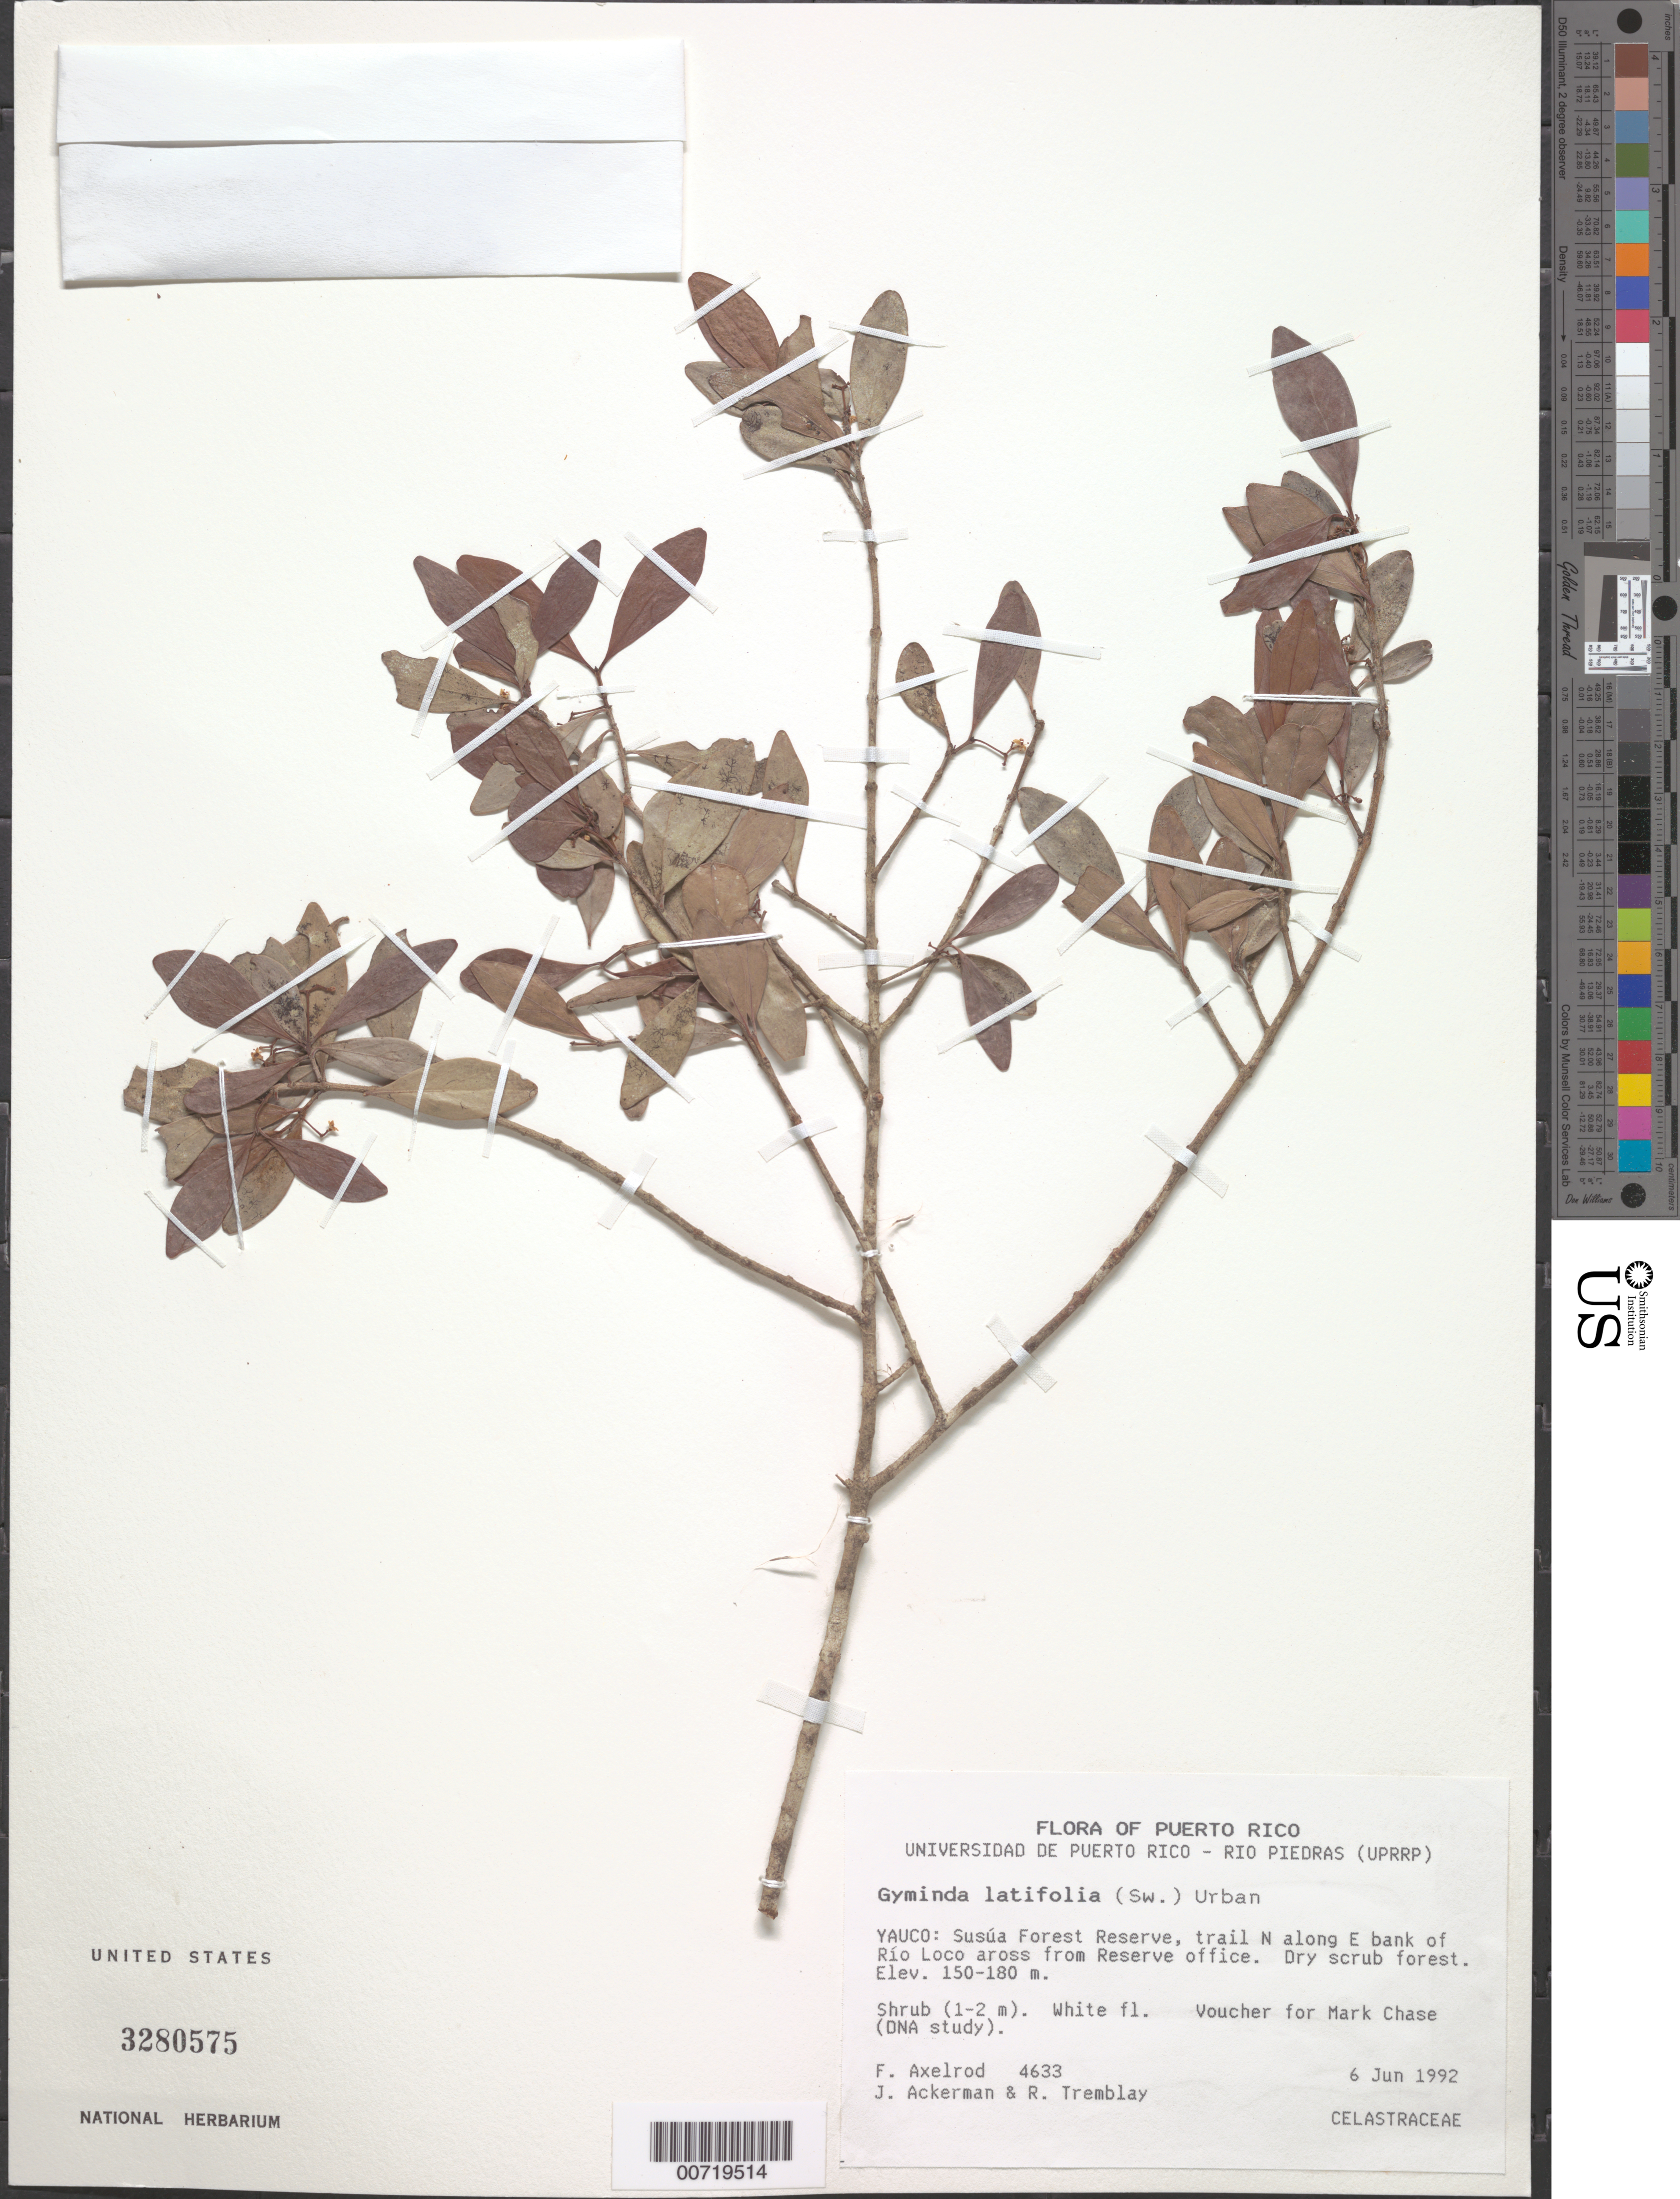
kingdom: Plantae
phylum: Tracheophyta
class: Magnoliopsida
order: Celastrales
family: Celastraceae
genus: Gyminda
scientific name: Gyminda latifolia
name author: (Sw.) Urb.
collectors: F. S. Axelrod, J. Ackerman & R. L. Tremblay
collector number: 4633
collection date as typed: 06 Jun 1992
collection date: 1992-06-06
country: Puerto Rico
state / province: Yauco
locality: Yauco: Susúa Forest Reserve, trail N along E bank of Río Loco across from reserve office.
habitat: Dry scrub forest.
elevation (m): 150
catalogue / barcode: US 3280575